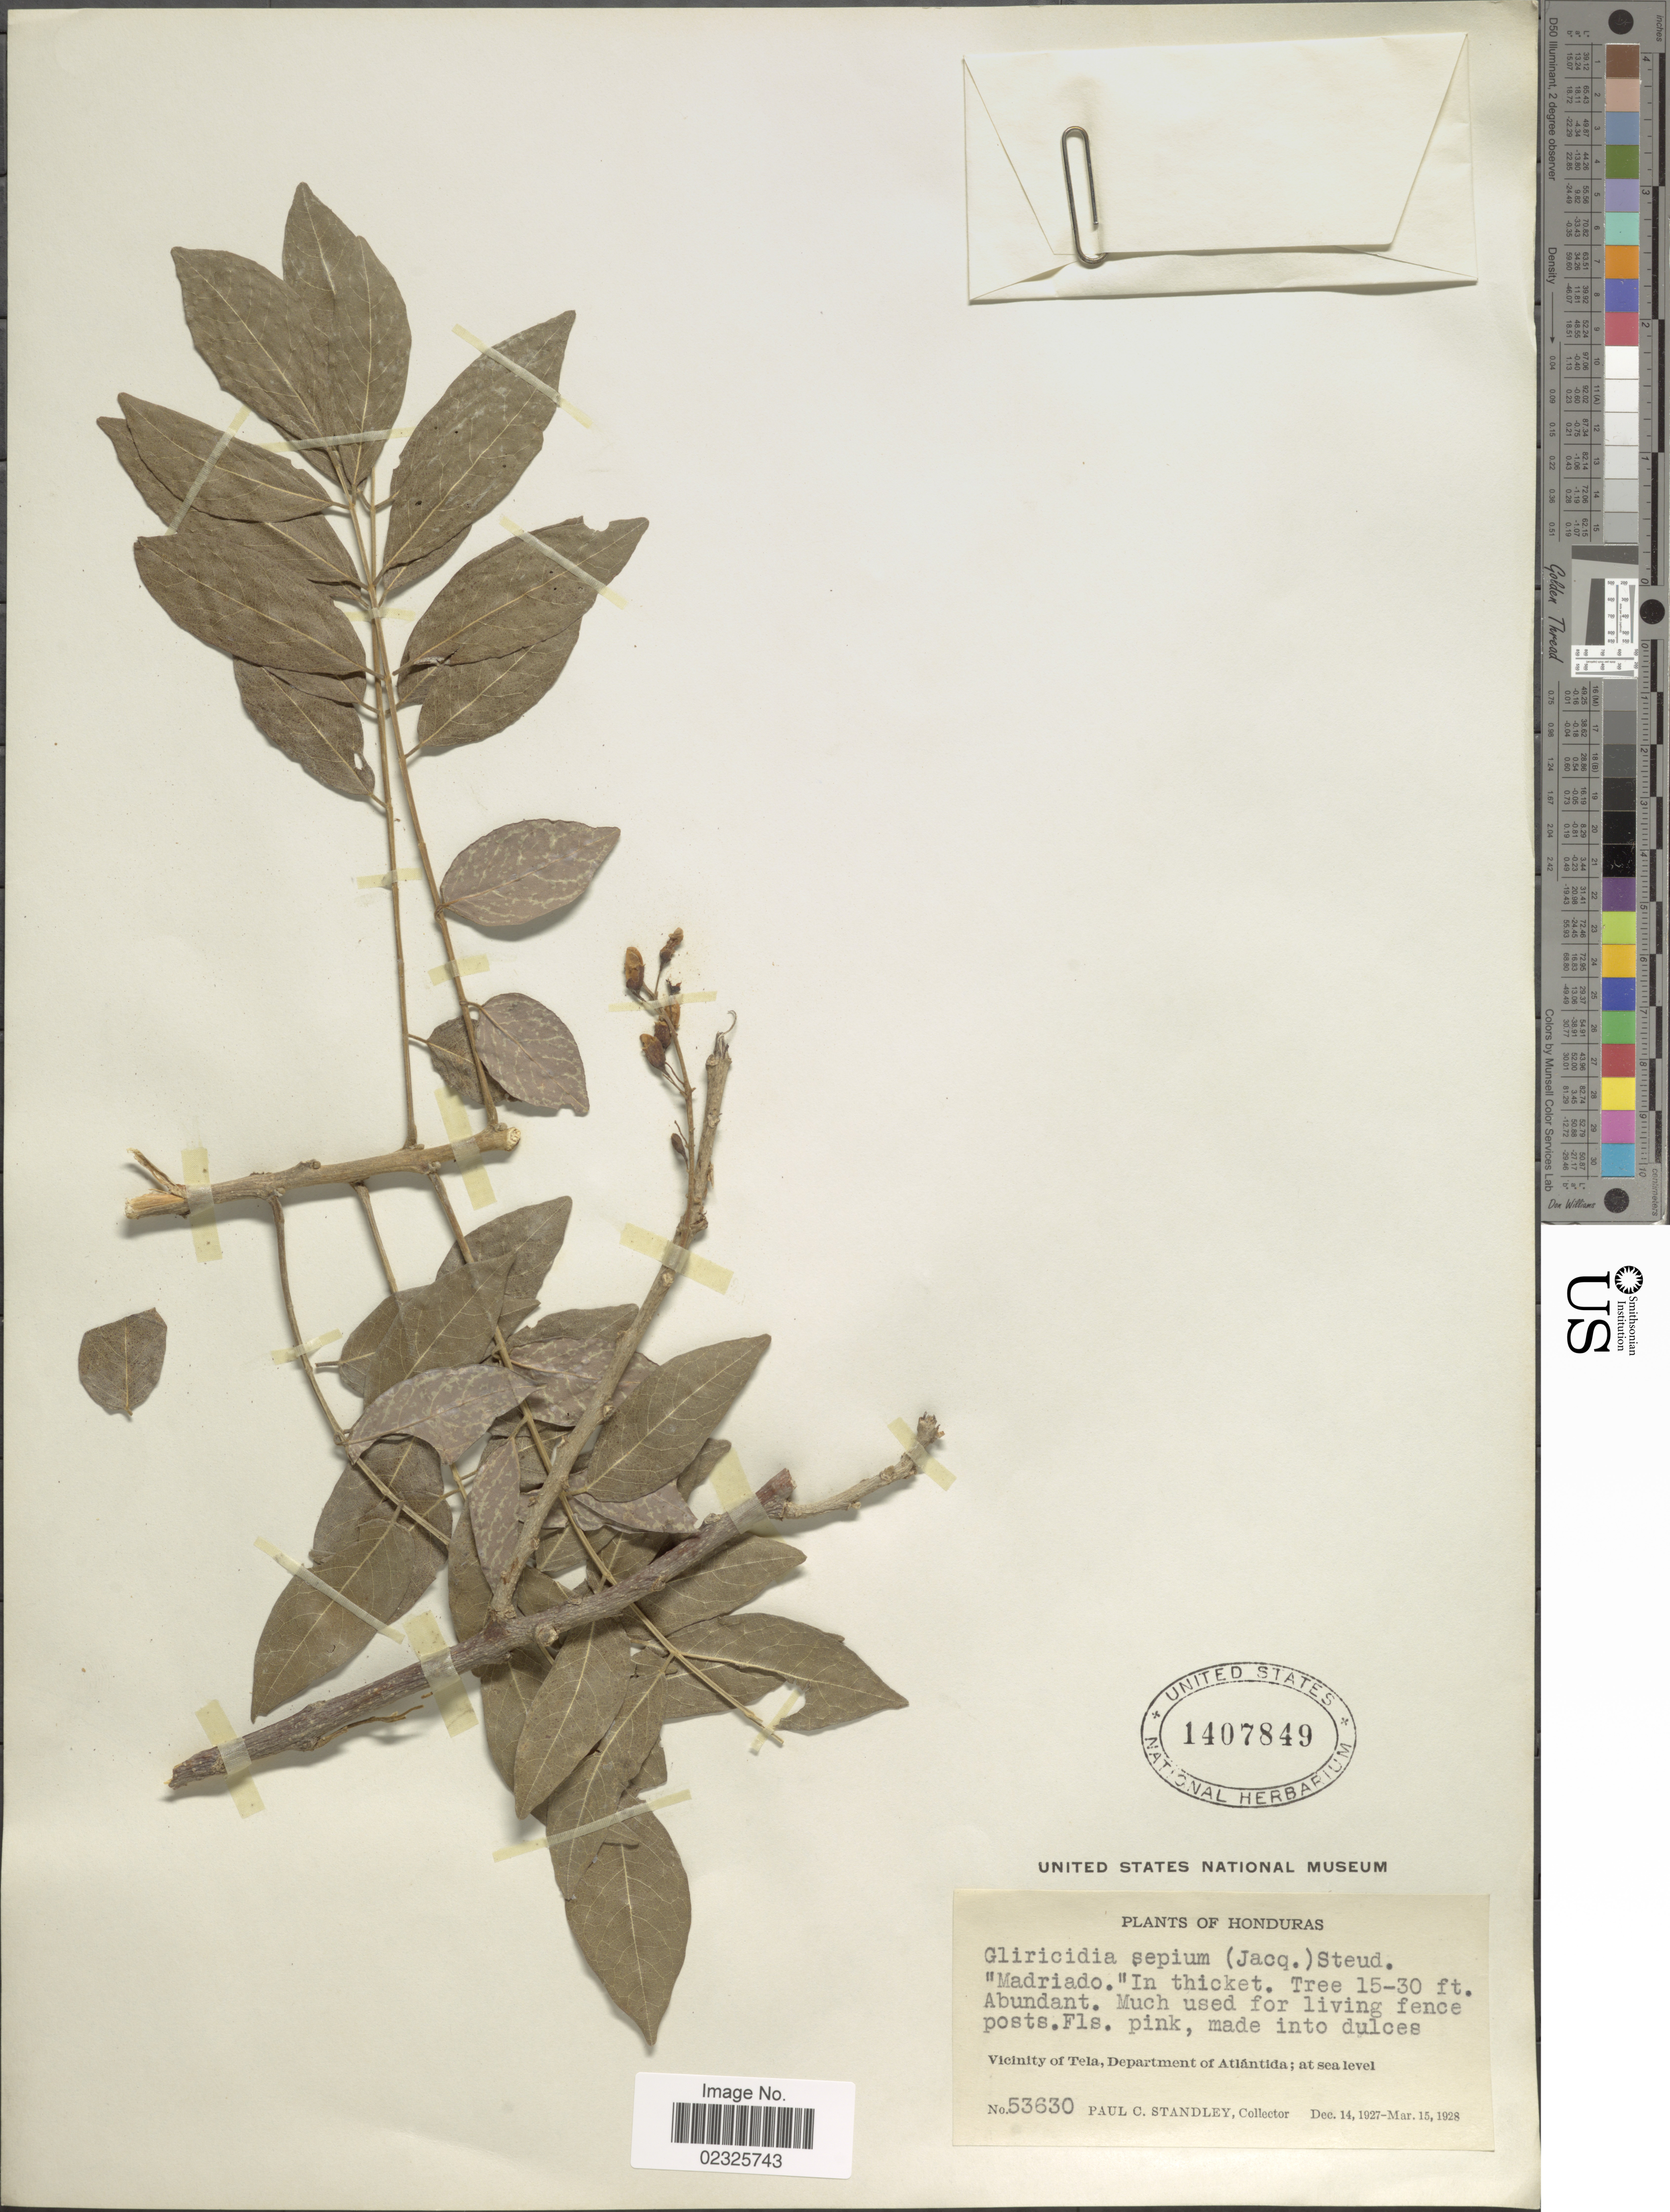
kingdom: Plantae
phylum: Tracheophyta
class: Magnoliopsida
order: Fabales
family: Fabaceae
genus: Gliricidia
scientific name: Gliricidia sepium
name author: (Jacq.) Kunth ex Walp.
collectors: P. C. Standley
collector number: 53630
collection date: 1927-12-14/1928-03-15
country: Honduras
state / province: Atlántida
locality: Vicinity of Tela, Department of Altantida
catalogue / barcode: US 1407849